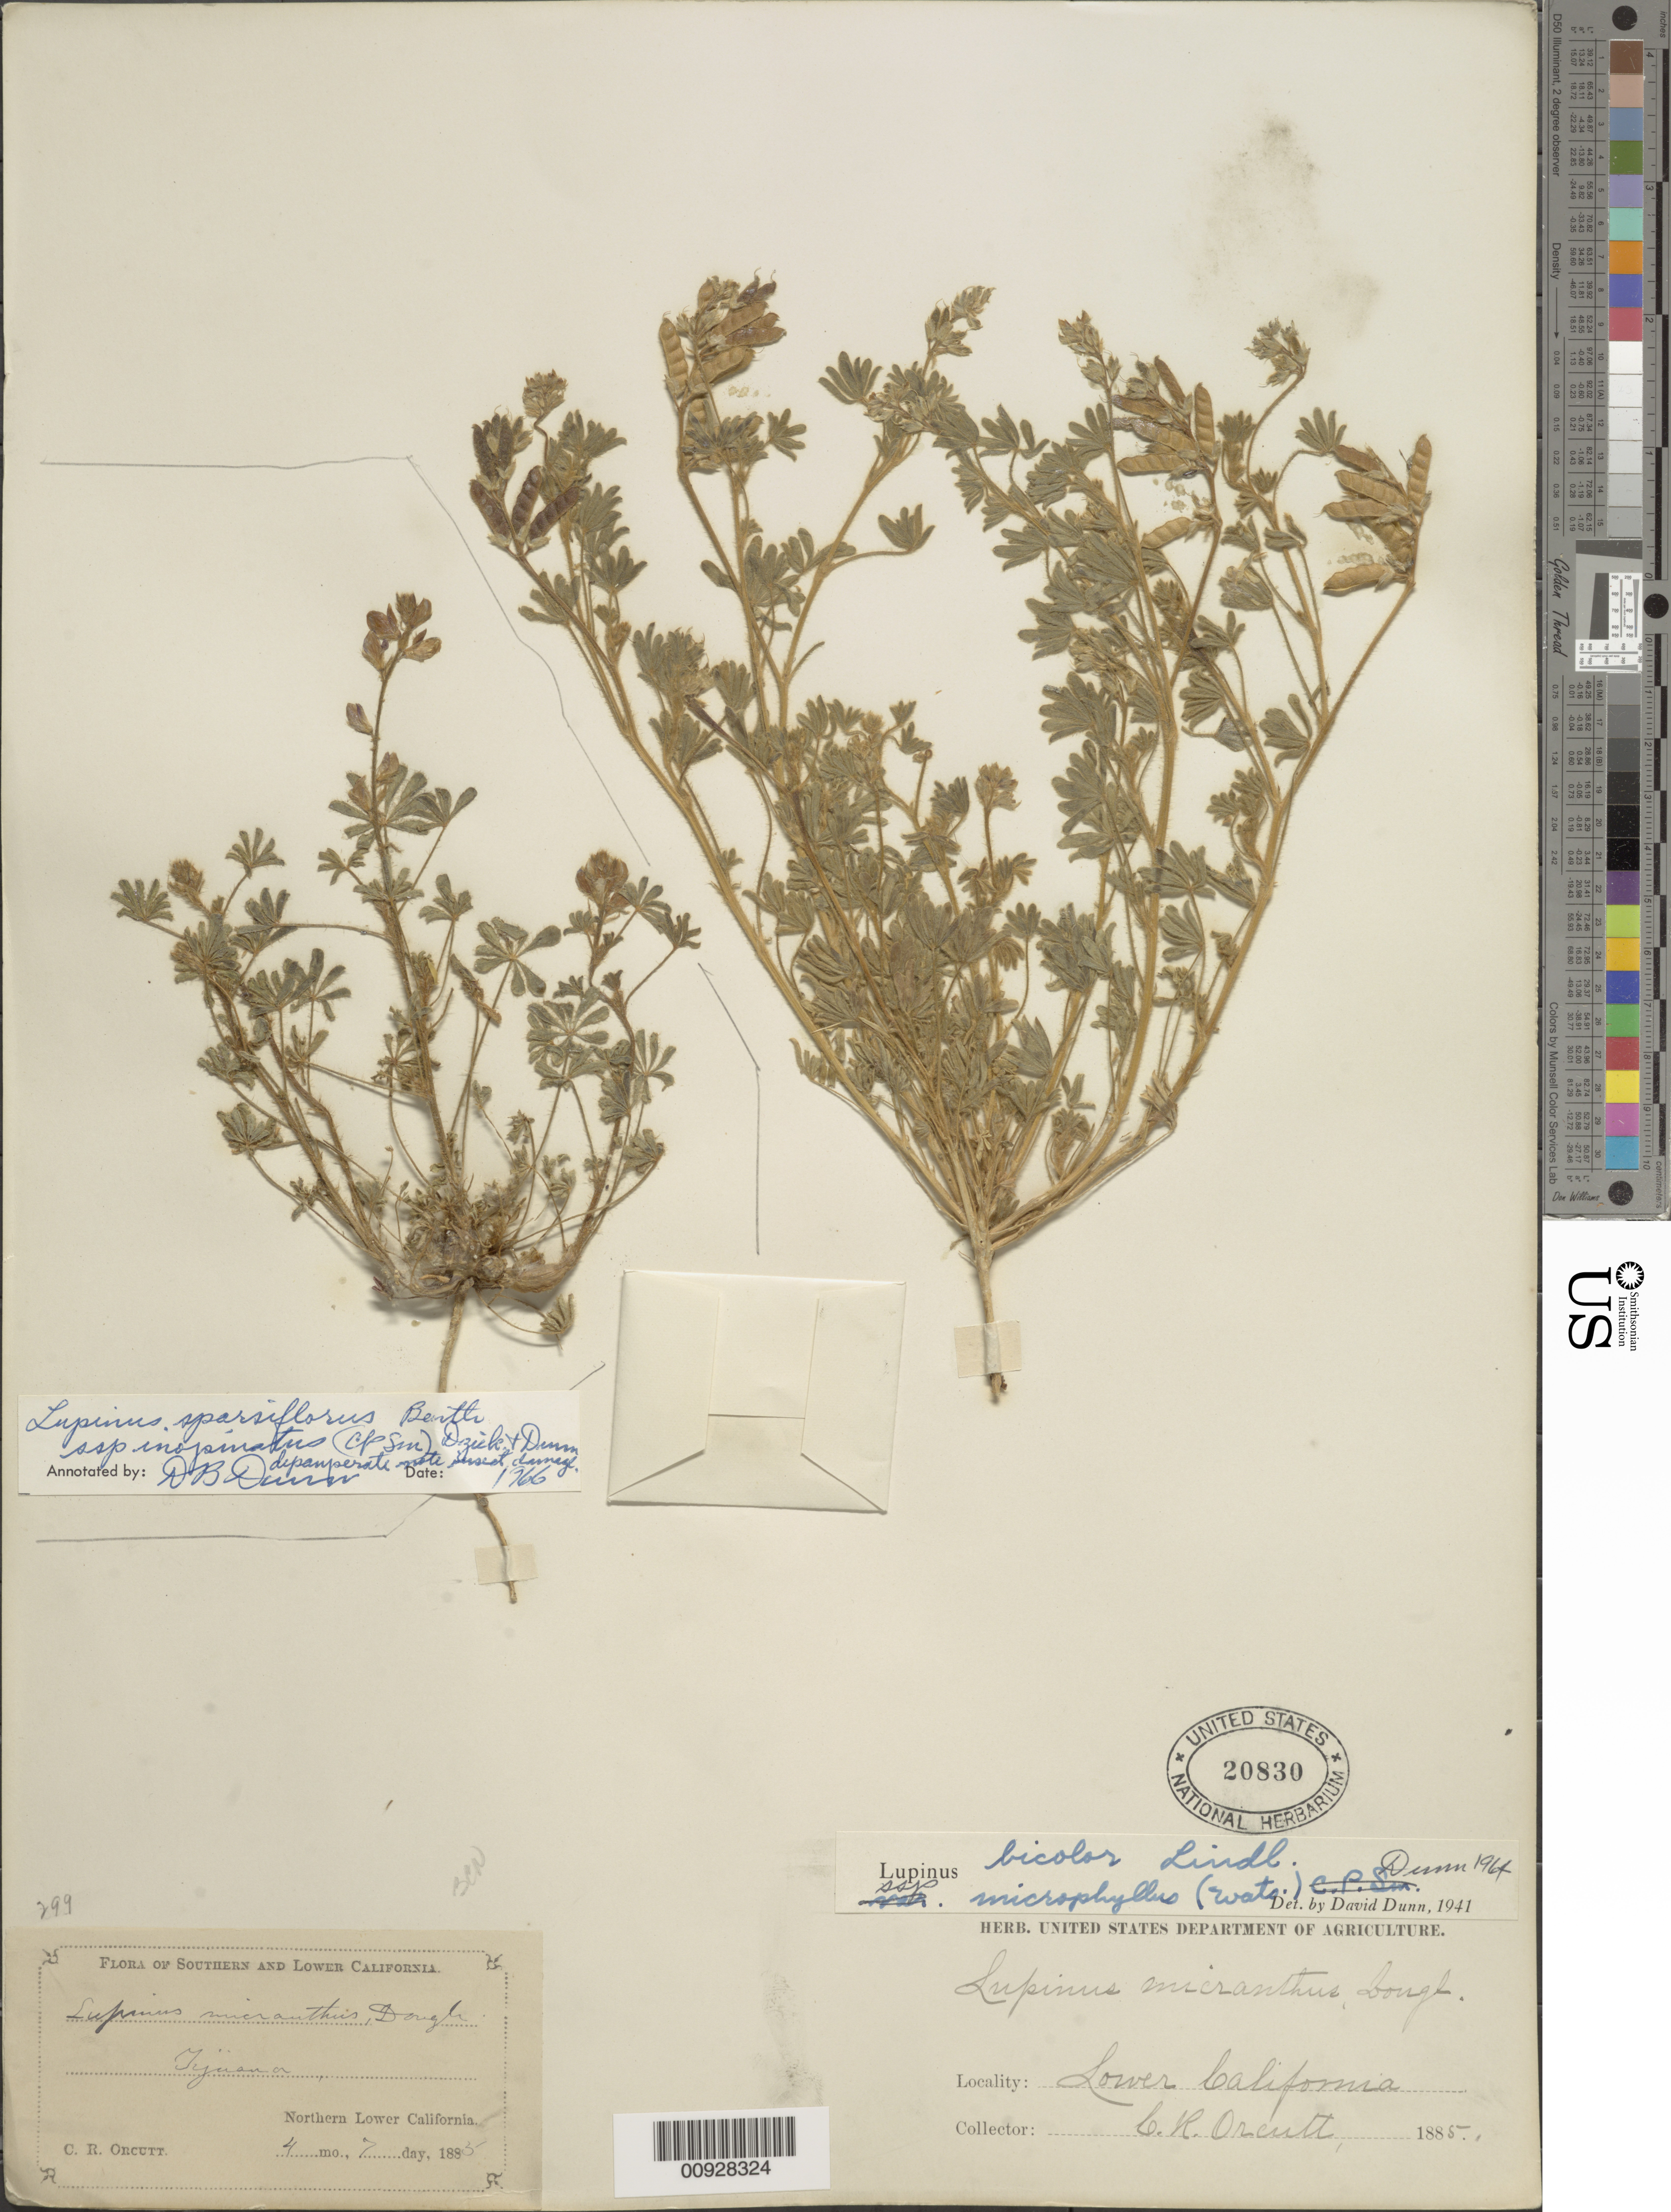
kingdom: Plantae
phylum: Tracheophyta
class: Magnoliopsida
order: Fabales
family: Fabaceae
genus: Lupinus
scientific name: Lupinus bicolor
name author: Lindl.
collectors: C. R. Orcutt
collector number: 299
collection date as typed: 07 Apr 1885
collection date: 1885-04-07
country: Mexico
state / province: Baja California Norte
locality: Tijuana. Lower California.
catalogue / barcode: US 20830